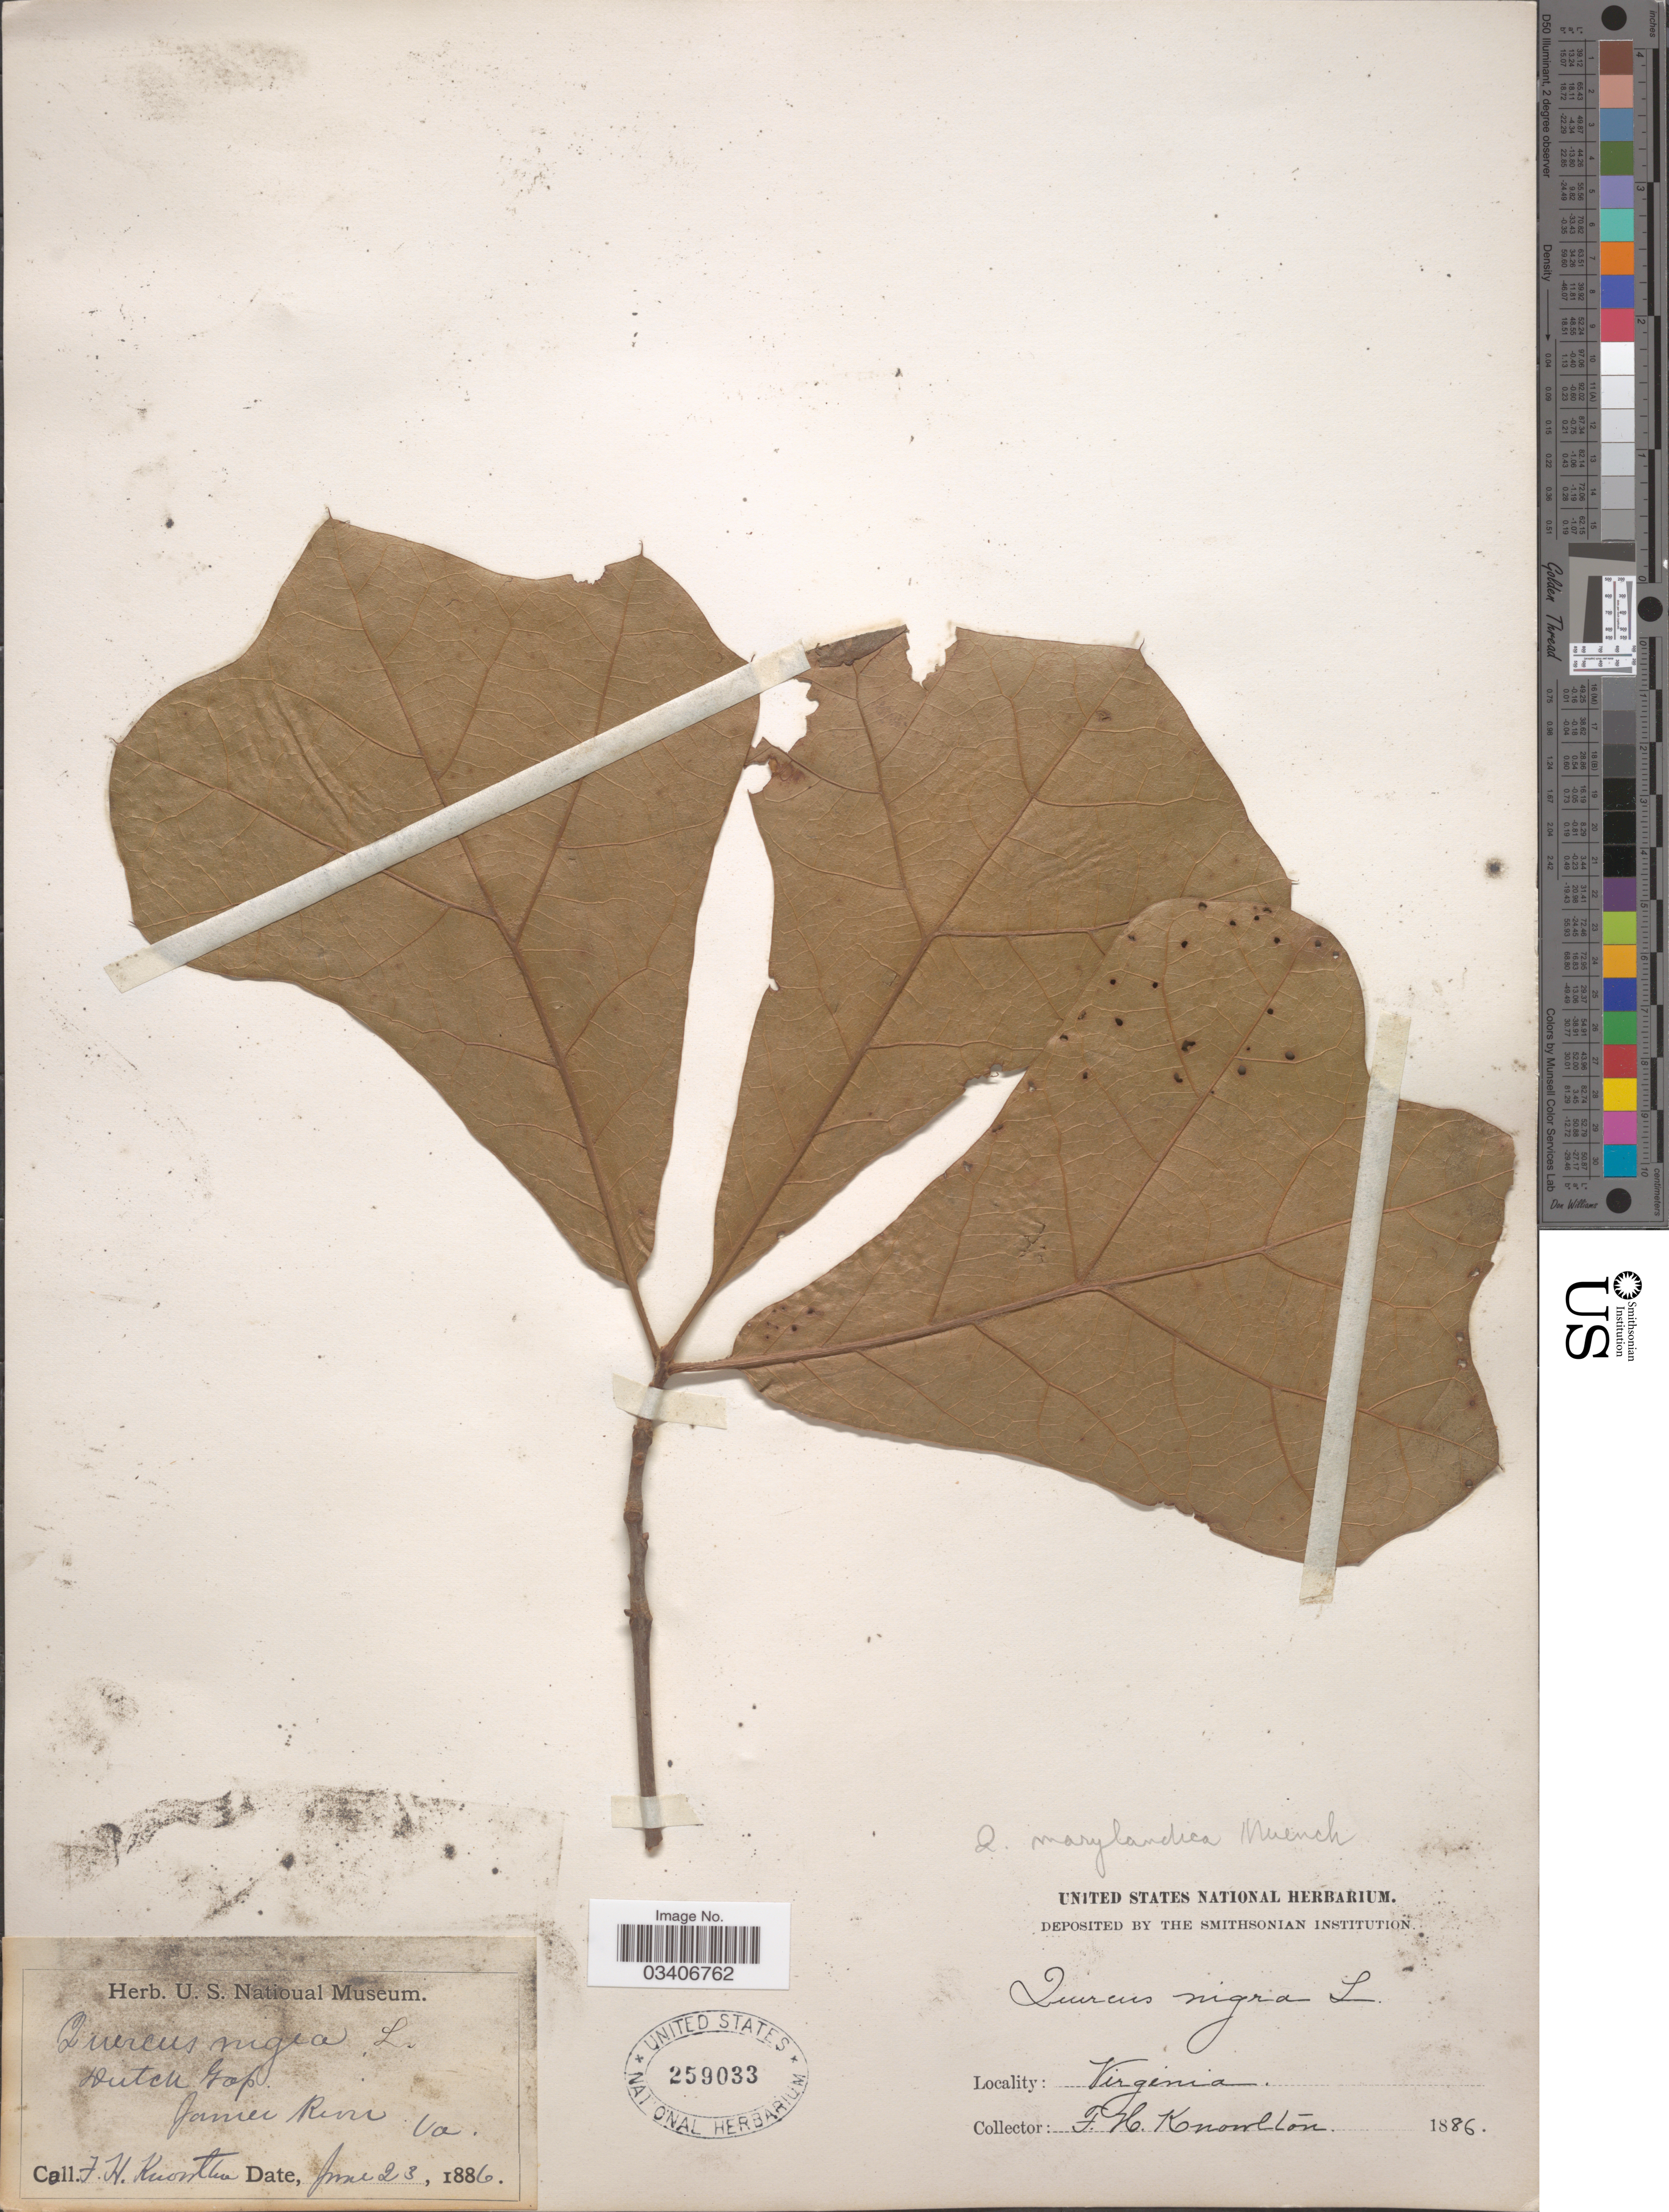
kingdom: Plantae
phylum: Tracheophyta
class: Magnoliopsida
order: Fagales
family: Fagaceae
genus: Quercus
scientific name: Quercus marilandica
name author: (L.) Münchh.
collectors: F. H. Knowlton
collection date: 1886-06-23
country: United States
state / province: Virginia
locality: Dutch Gap, James River.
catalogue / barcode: US 259033